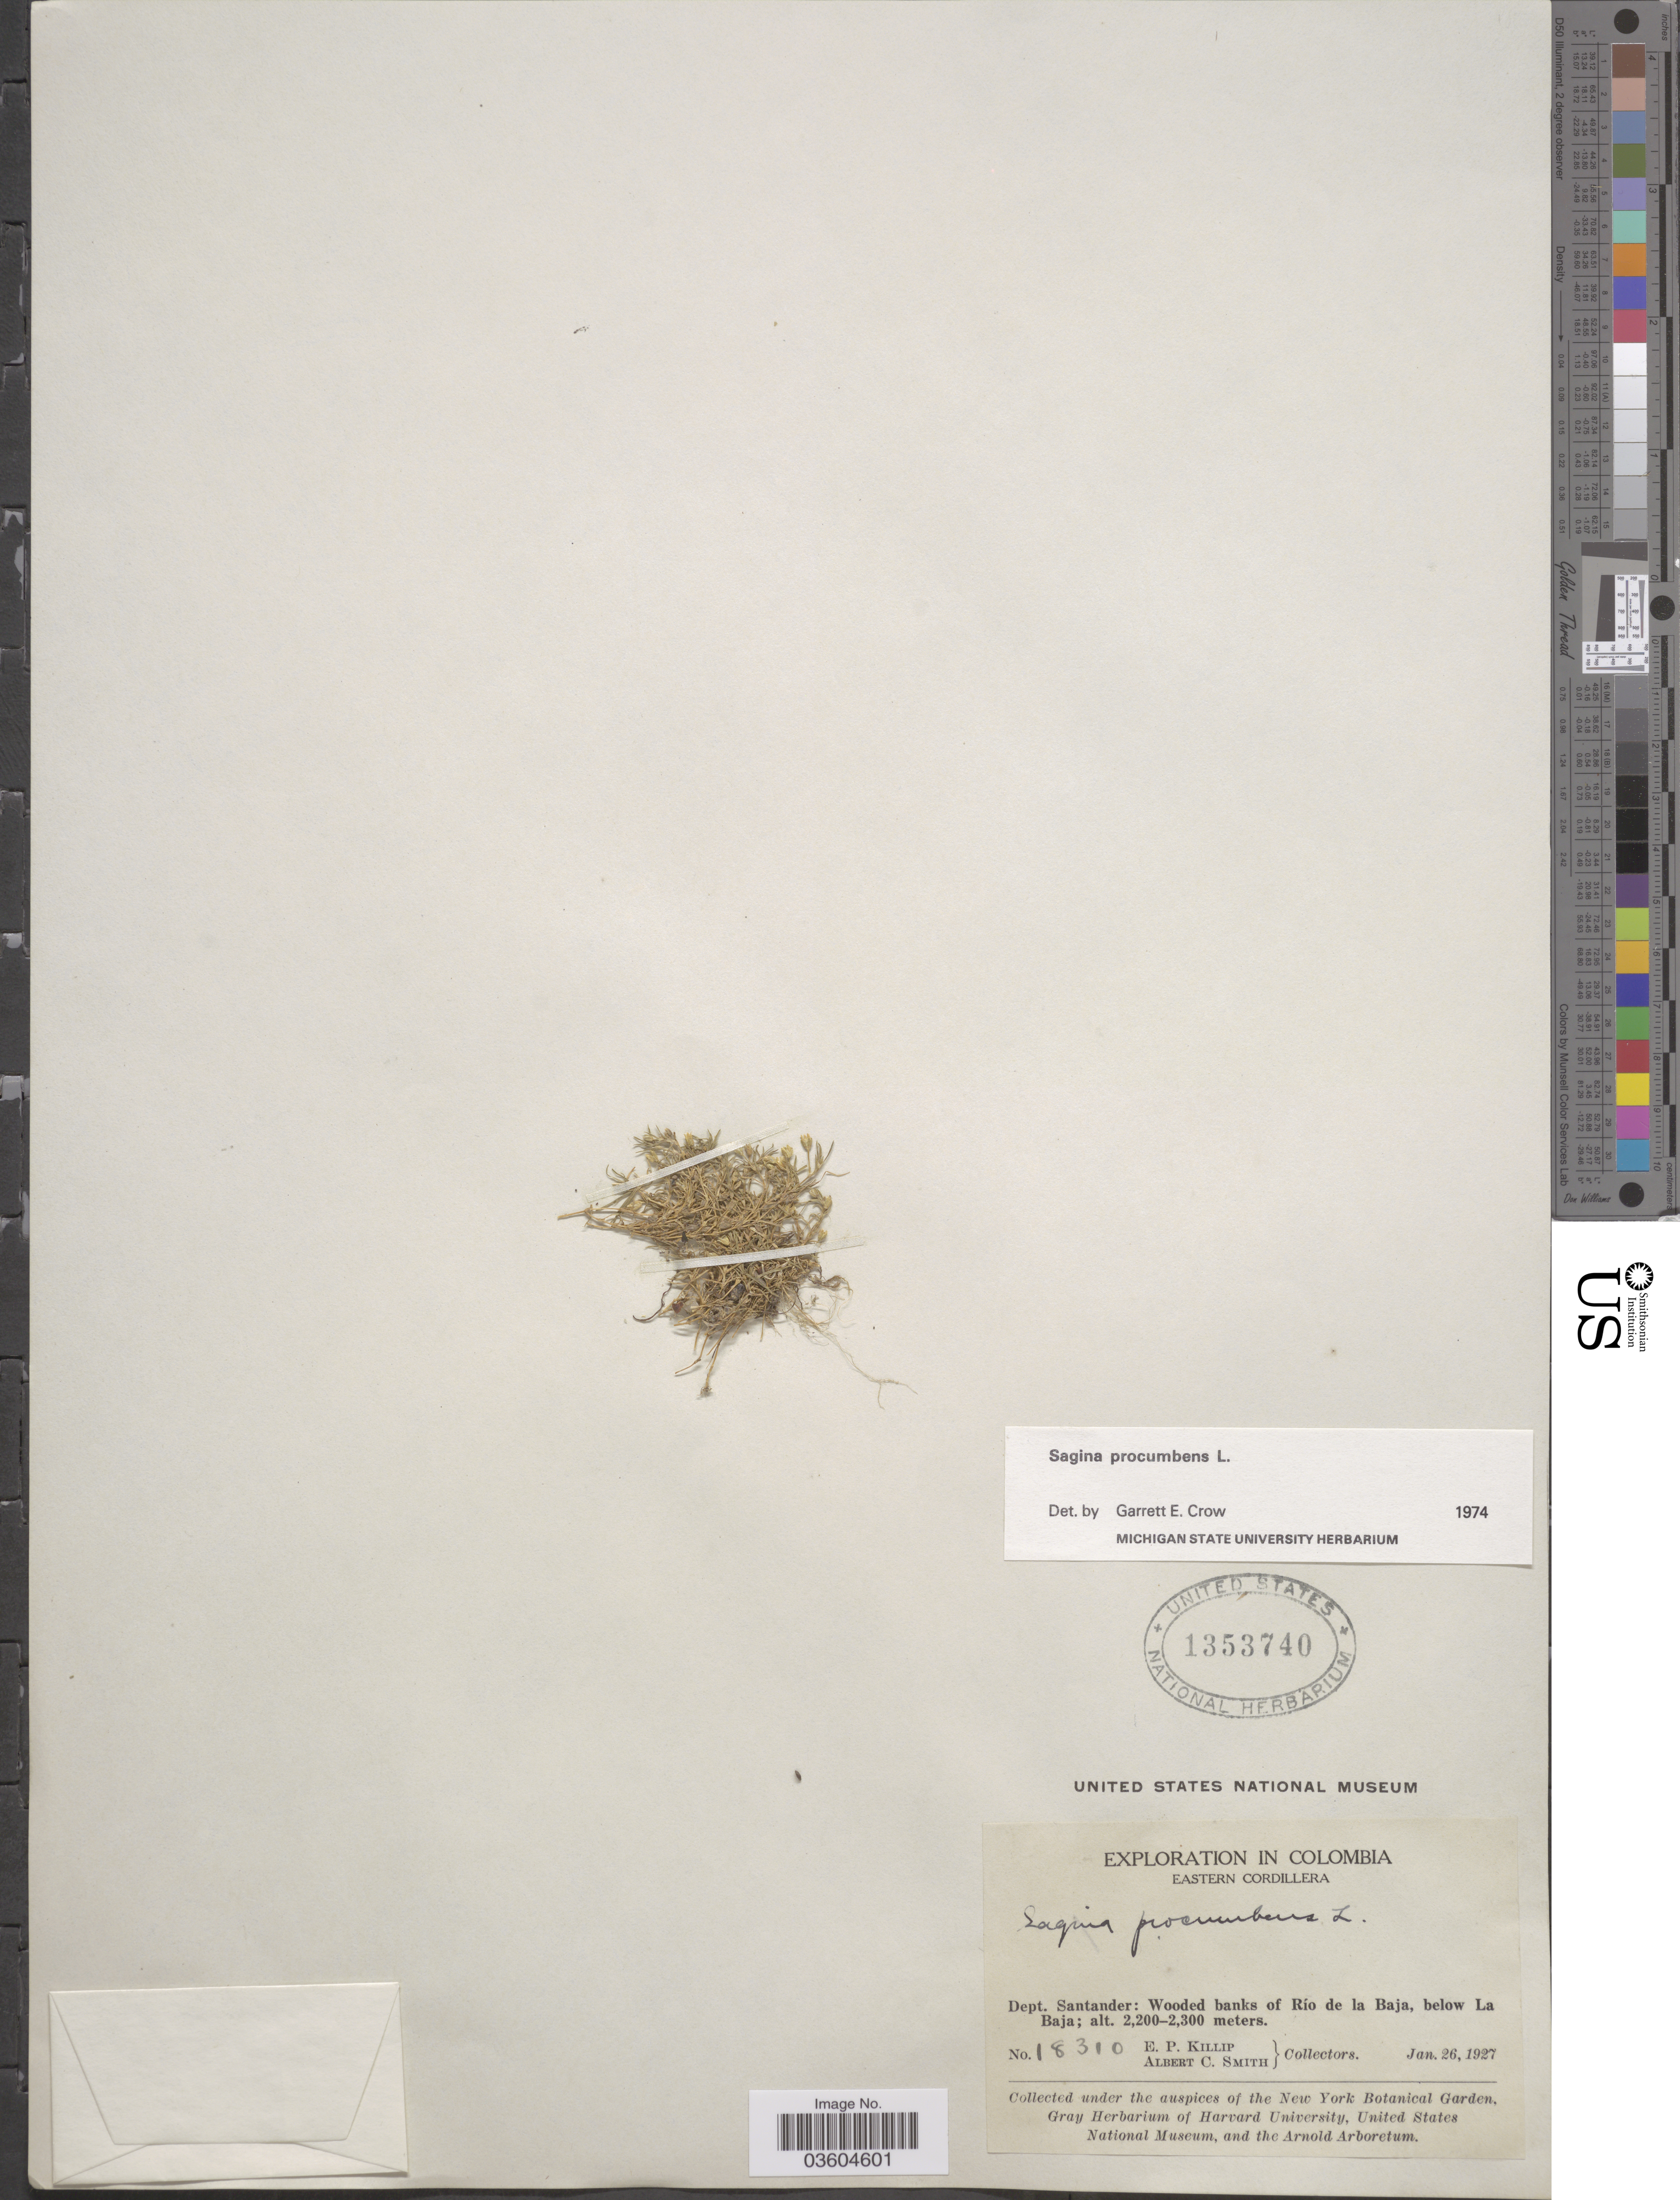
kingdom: Plantae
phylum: Tracheophyta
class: Magnoliopsida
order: Caryophyllales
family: Caryophyllaceae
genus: Sagina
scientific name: Sagina procumbens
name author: L.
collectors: E. P. Killip & A. C. Smith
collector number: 18310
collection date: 1927-01-26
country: Colombia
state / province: Santander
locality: Eastern Cordillera. Dept. Santander: Wooded banks of Río de la Baja, below La Baja.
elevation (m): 2200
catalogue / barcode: US 1353740